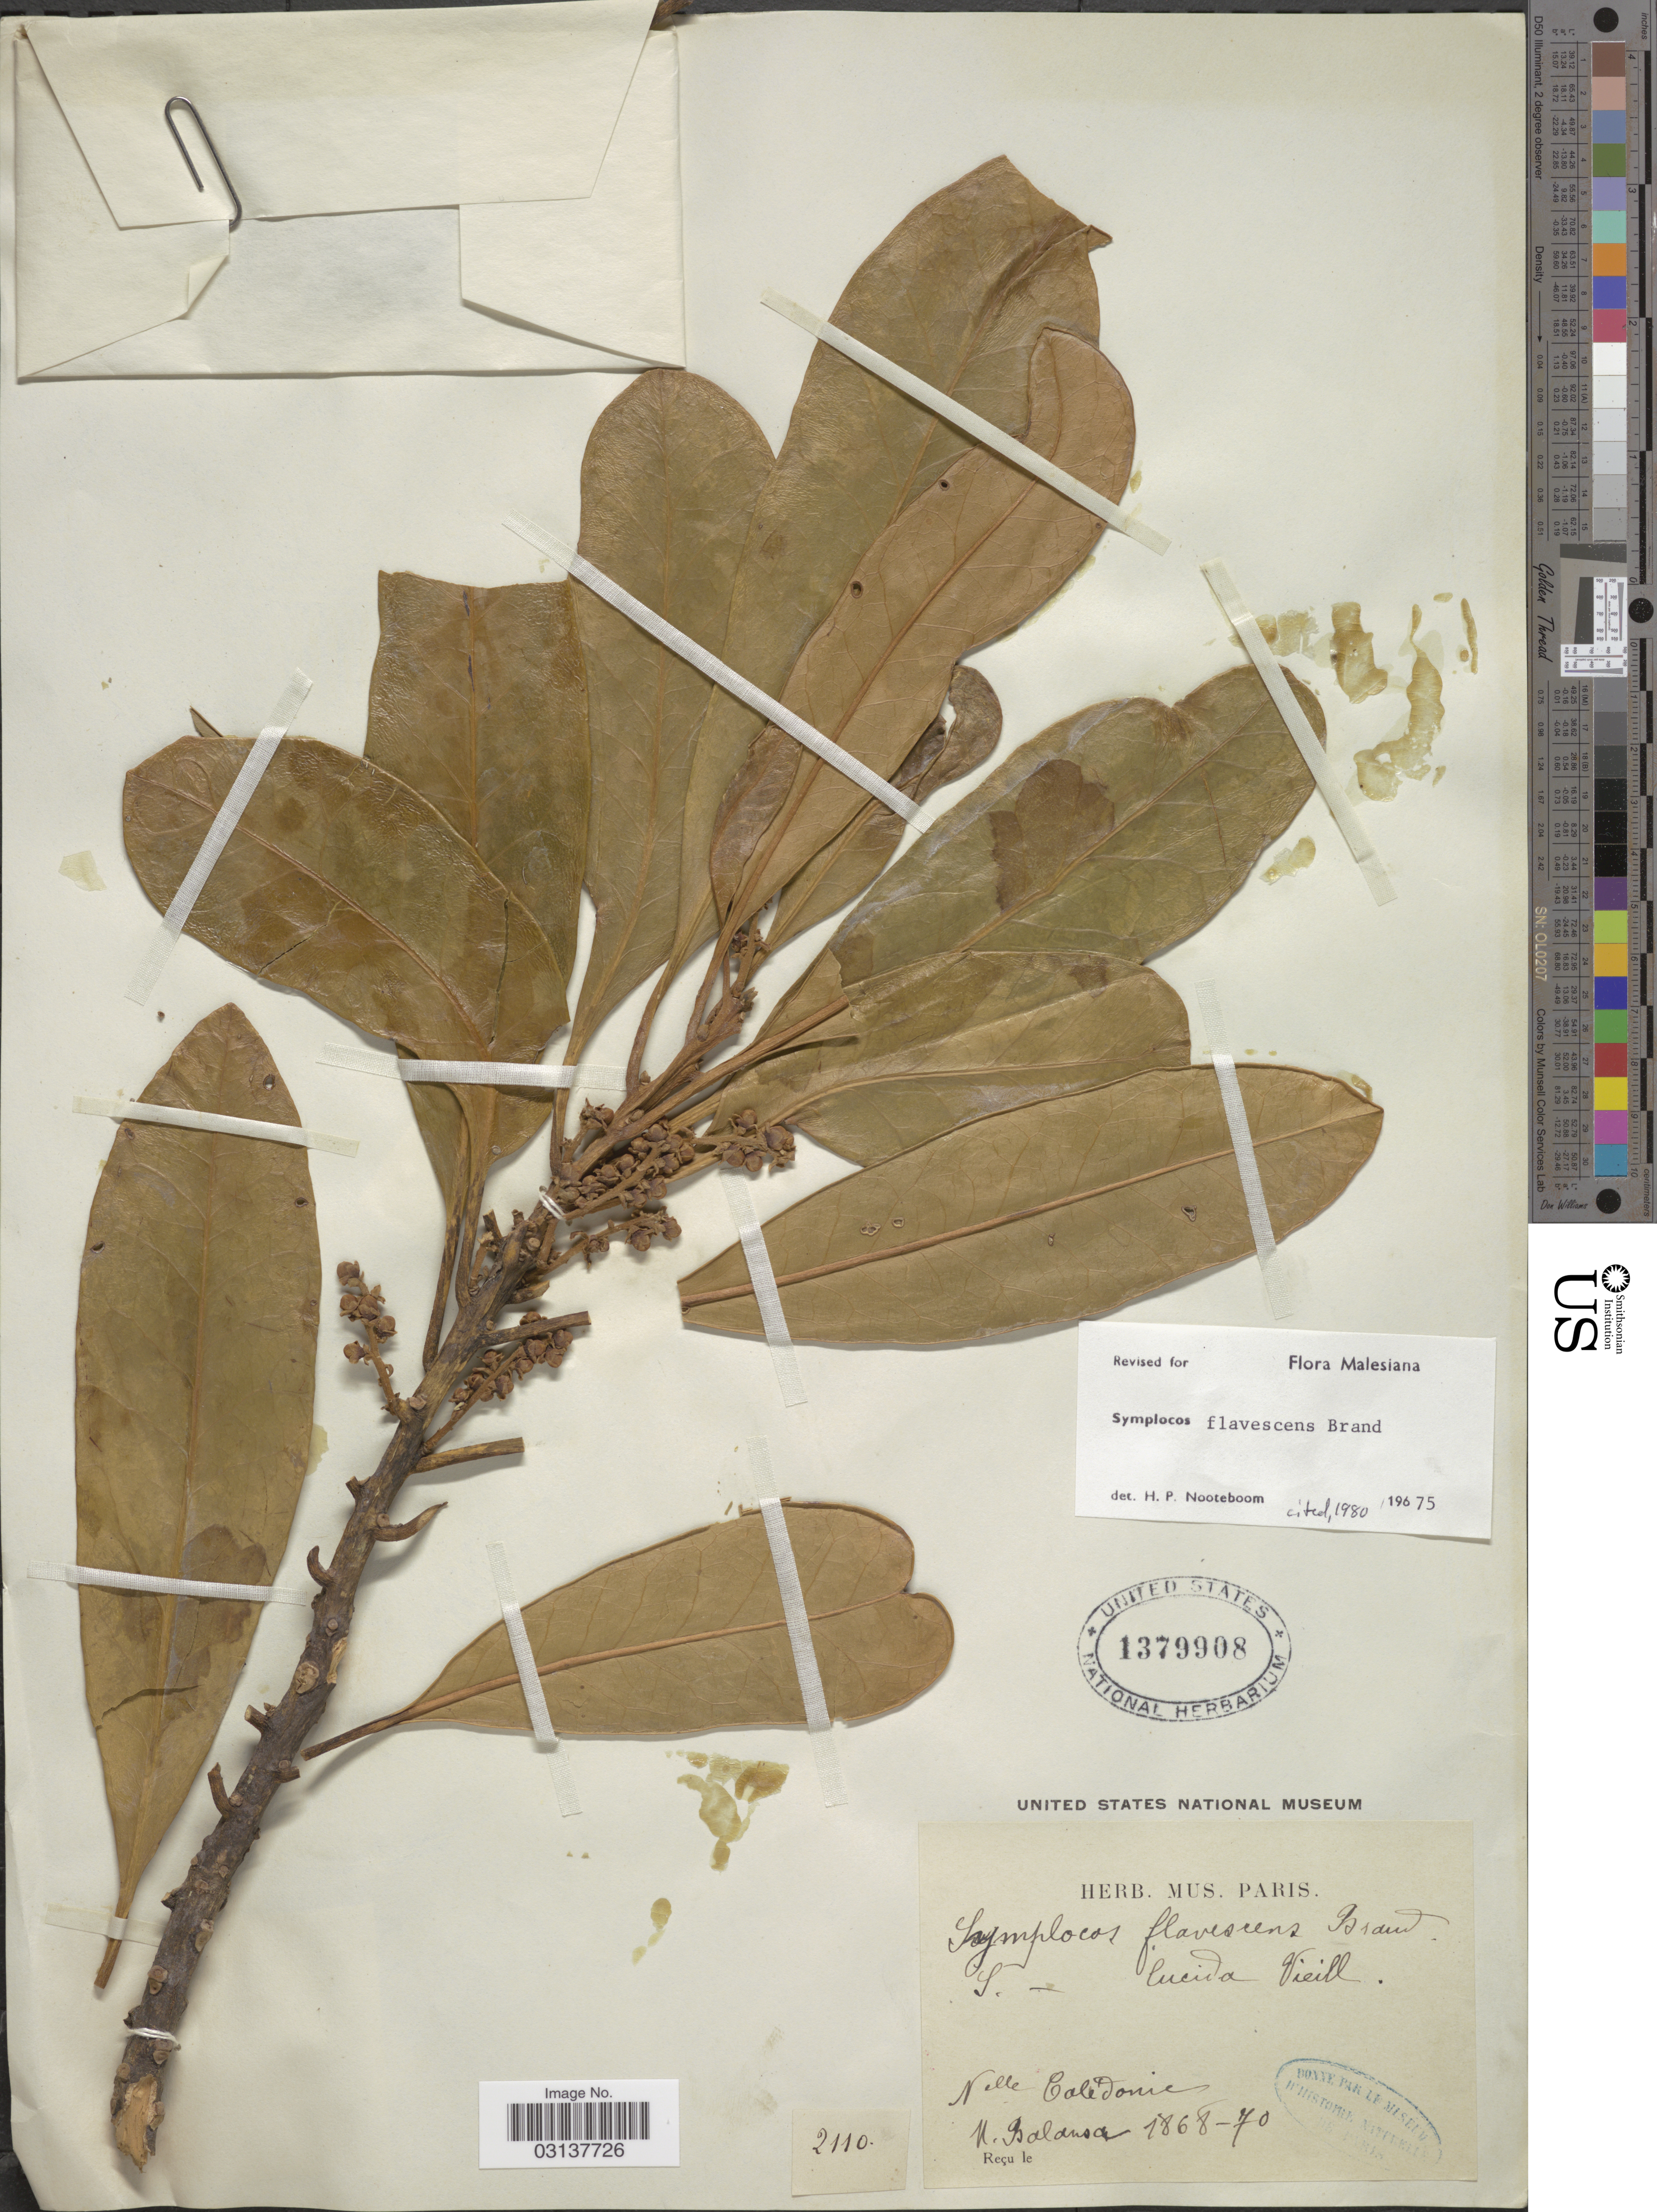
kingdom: Plantae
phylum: Tracheophyta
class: Magnoliopsida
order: Ericales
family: Symplocaceae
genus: Symplocos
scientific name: Symplocos flavescens Rusby, nom. illeg.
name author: Rusby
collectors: B. Balansa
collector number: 2110?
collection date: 1868/1870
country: New Caledonia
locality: Nelle Caledonie.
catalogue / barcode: US 1379908